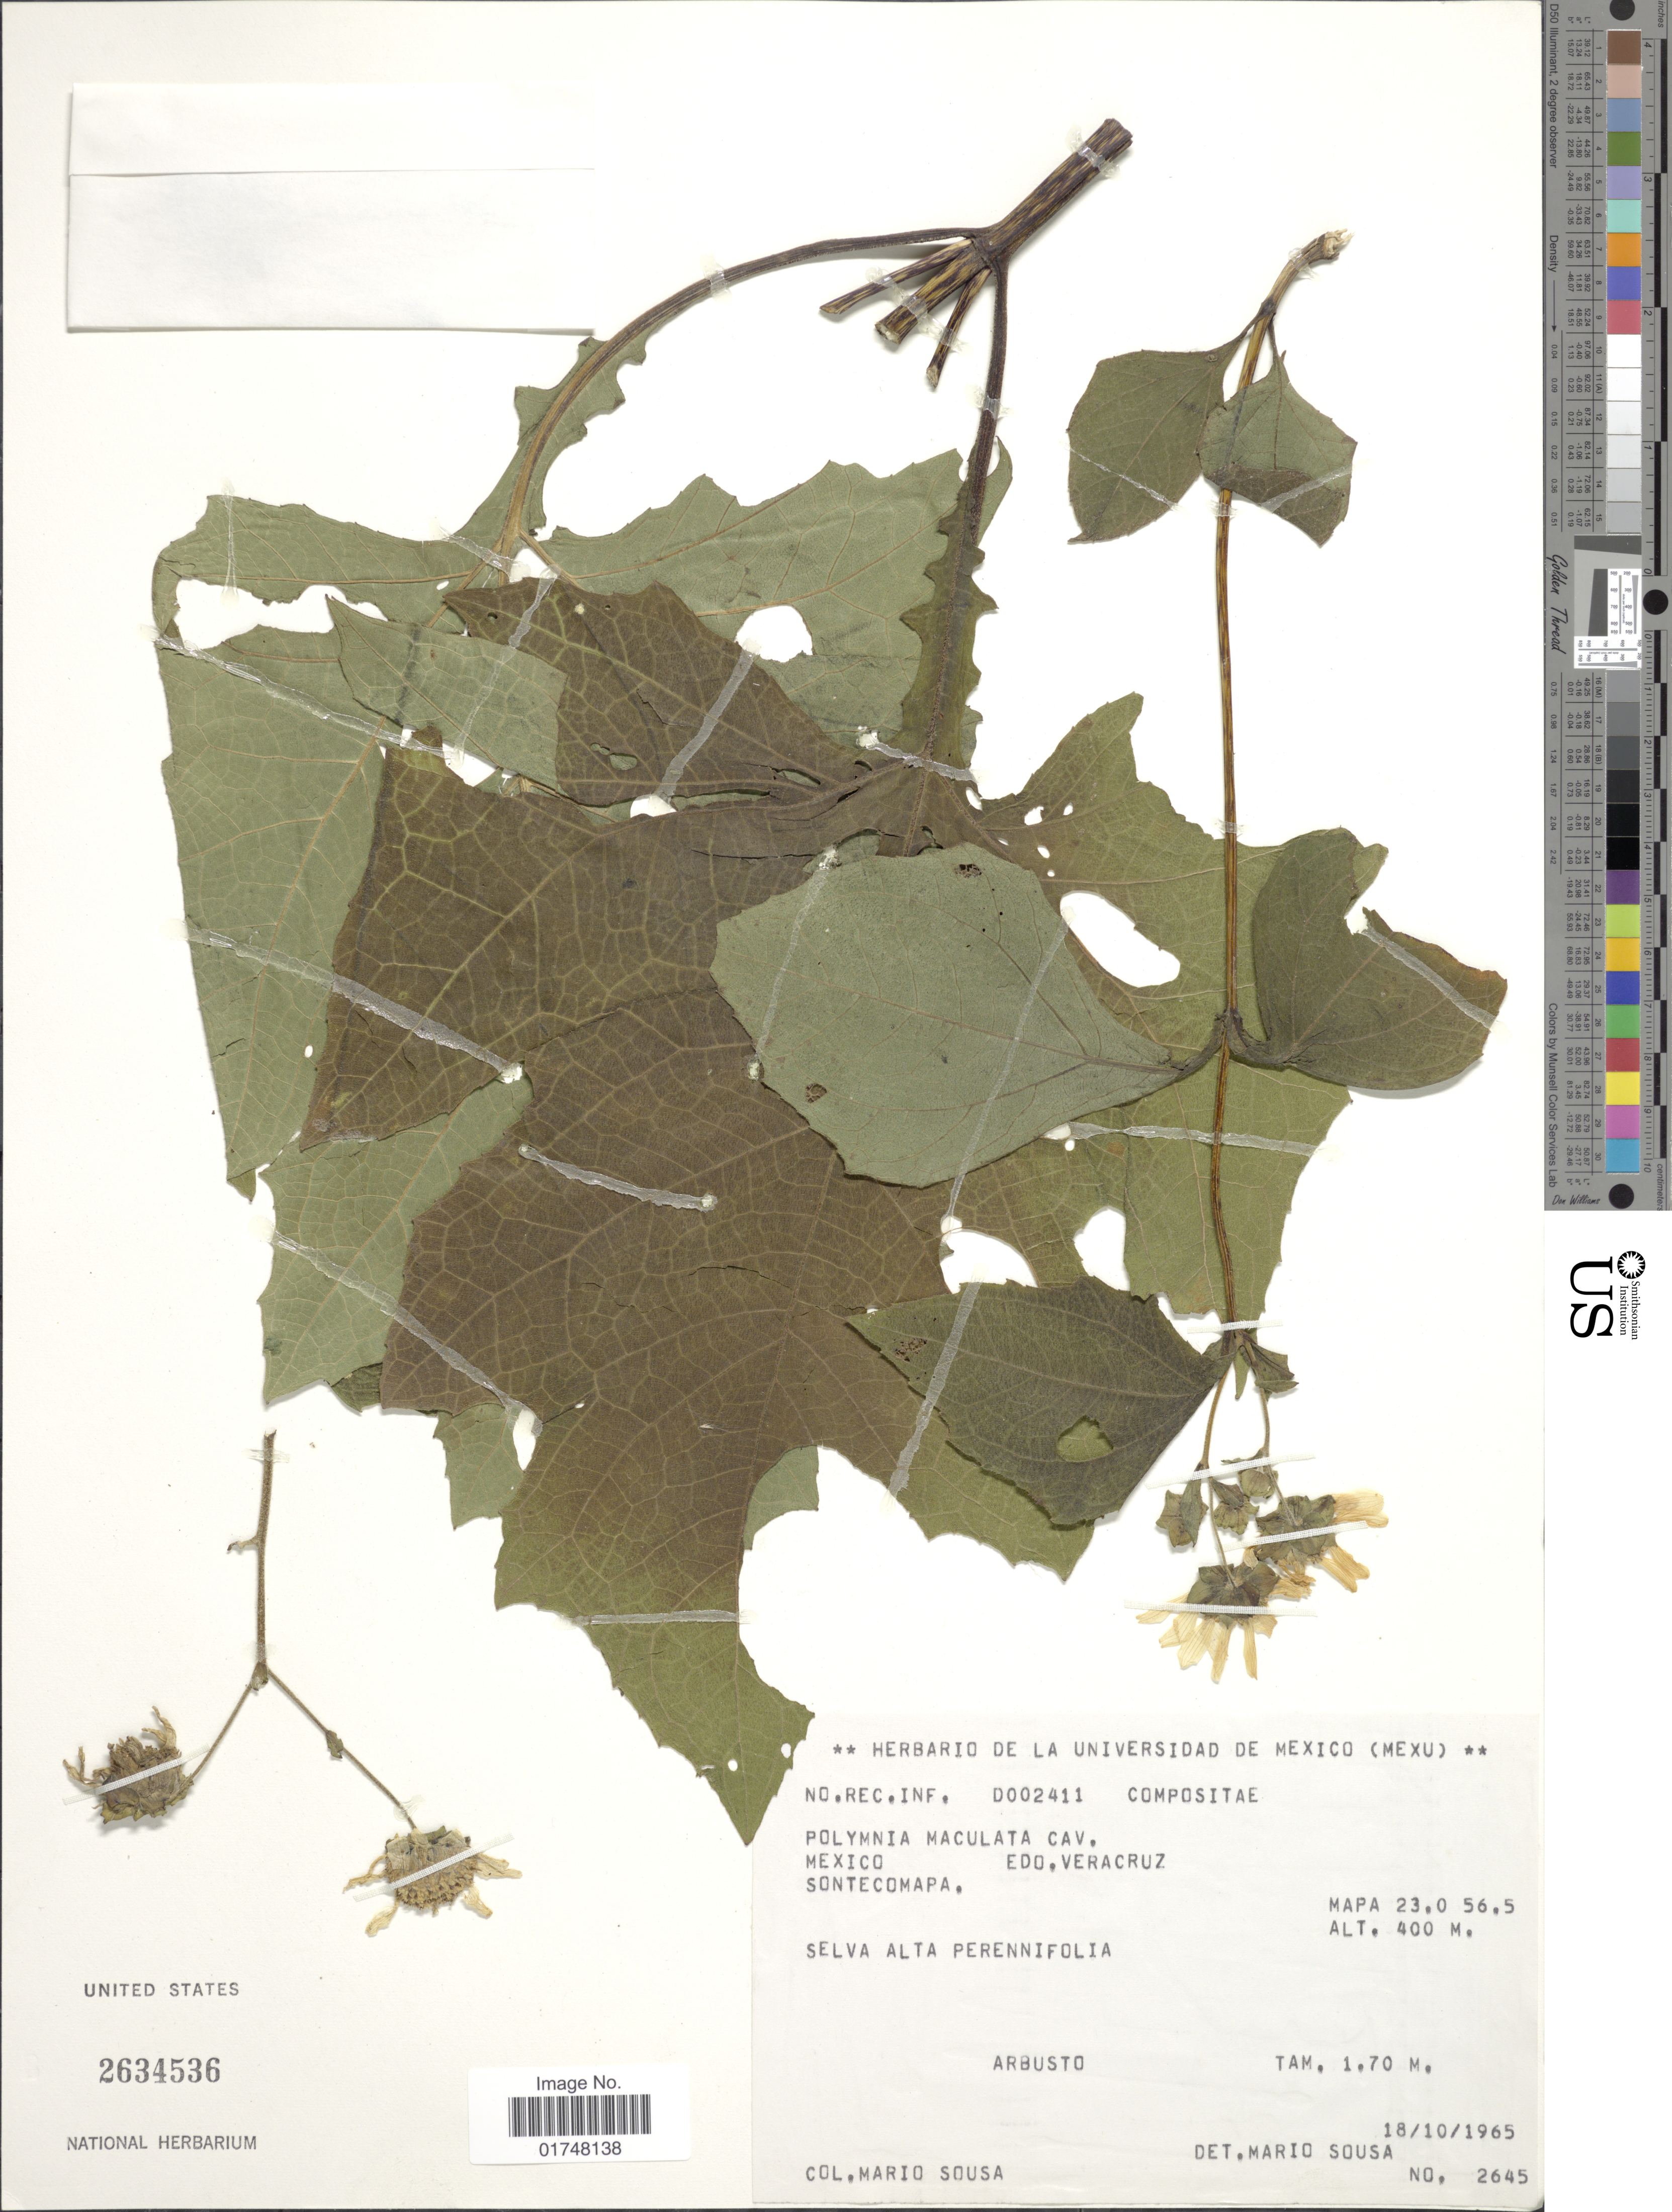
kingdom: Plantae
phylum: Tracheophyta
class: Magnoliopsida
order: Asterales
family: Asteraceae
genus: Smallanthus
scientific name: Smallanthus maculatus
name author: (Cav.) H. Rob.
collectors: M. Sousa S.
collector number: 2645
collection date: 1965-10-18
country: Mexico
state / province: Veracruz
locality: Sontecomapa. Mapa 23.0 56.5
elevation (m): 400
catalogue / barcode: US 2634536